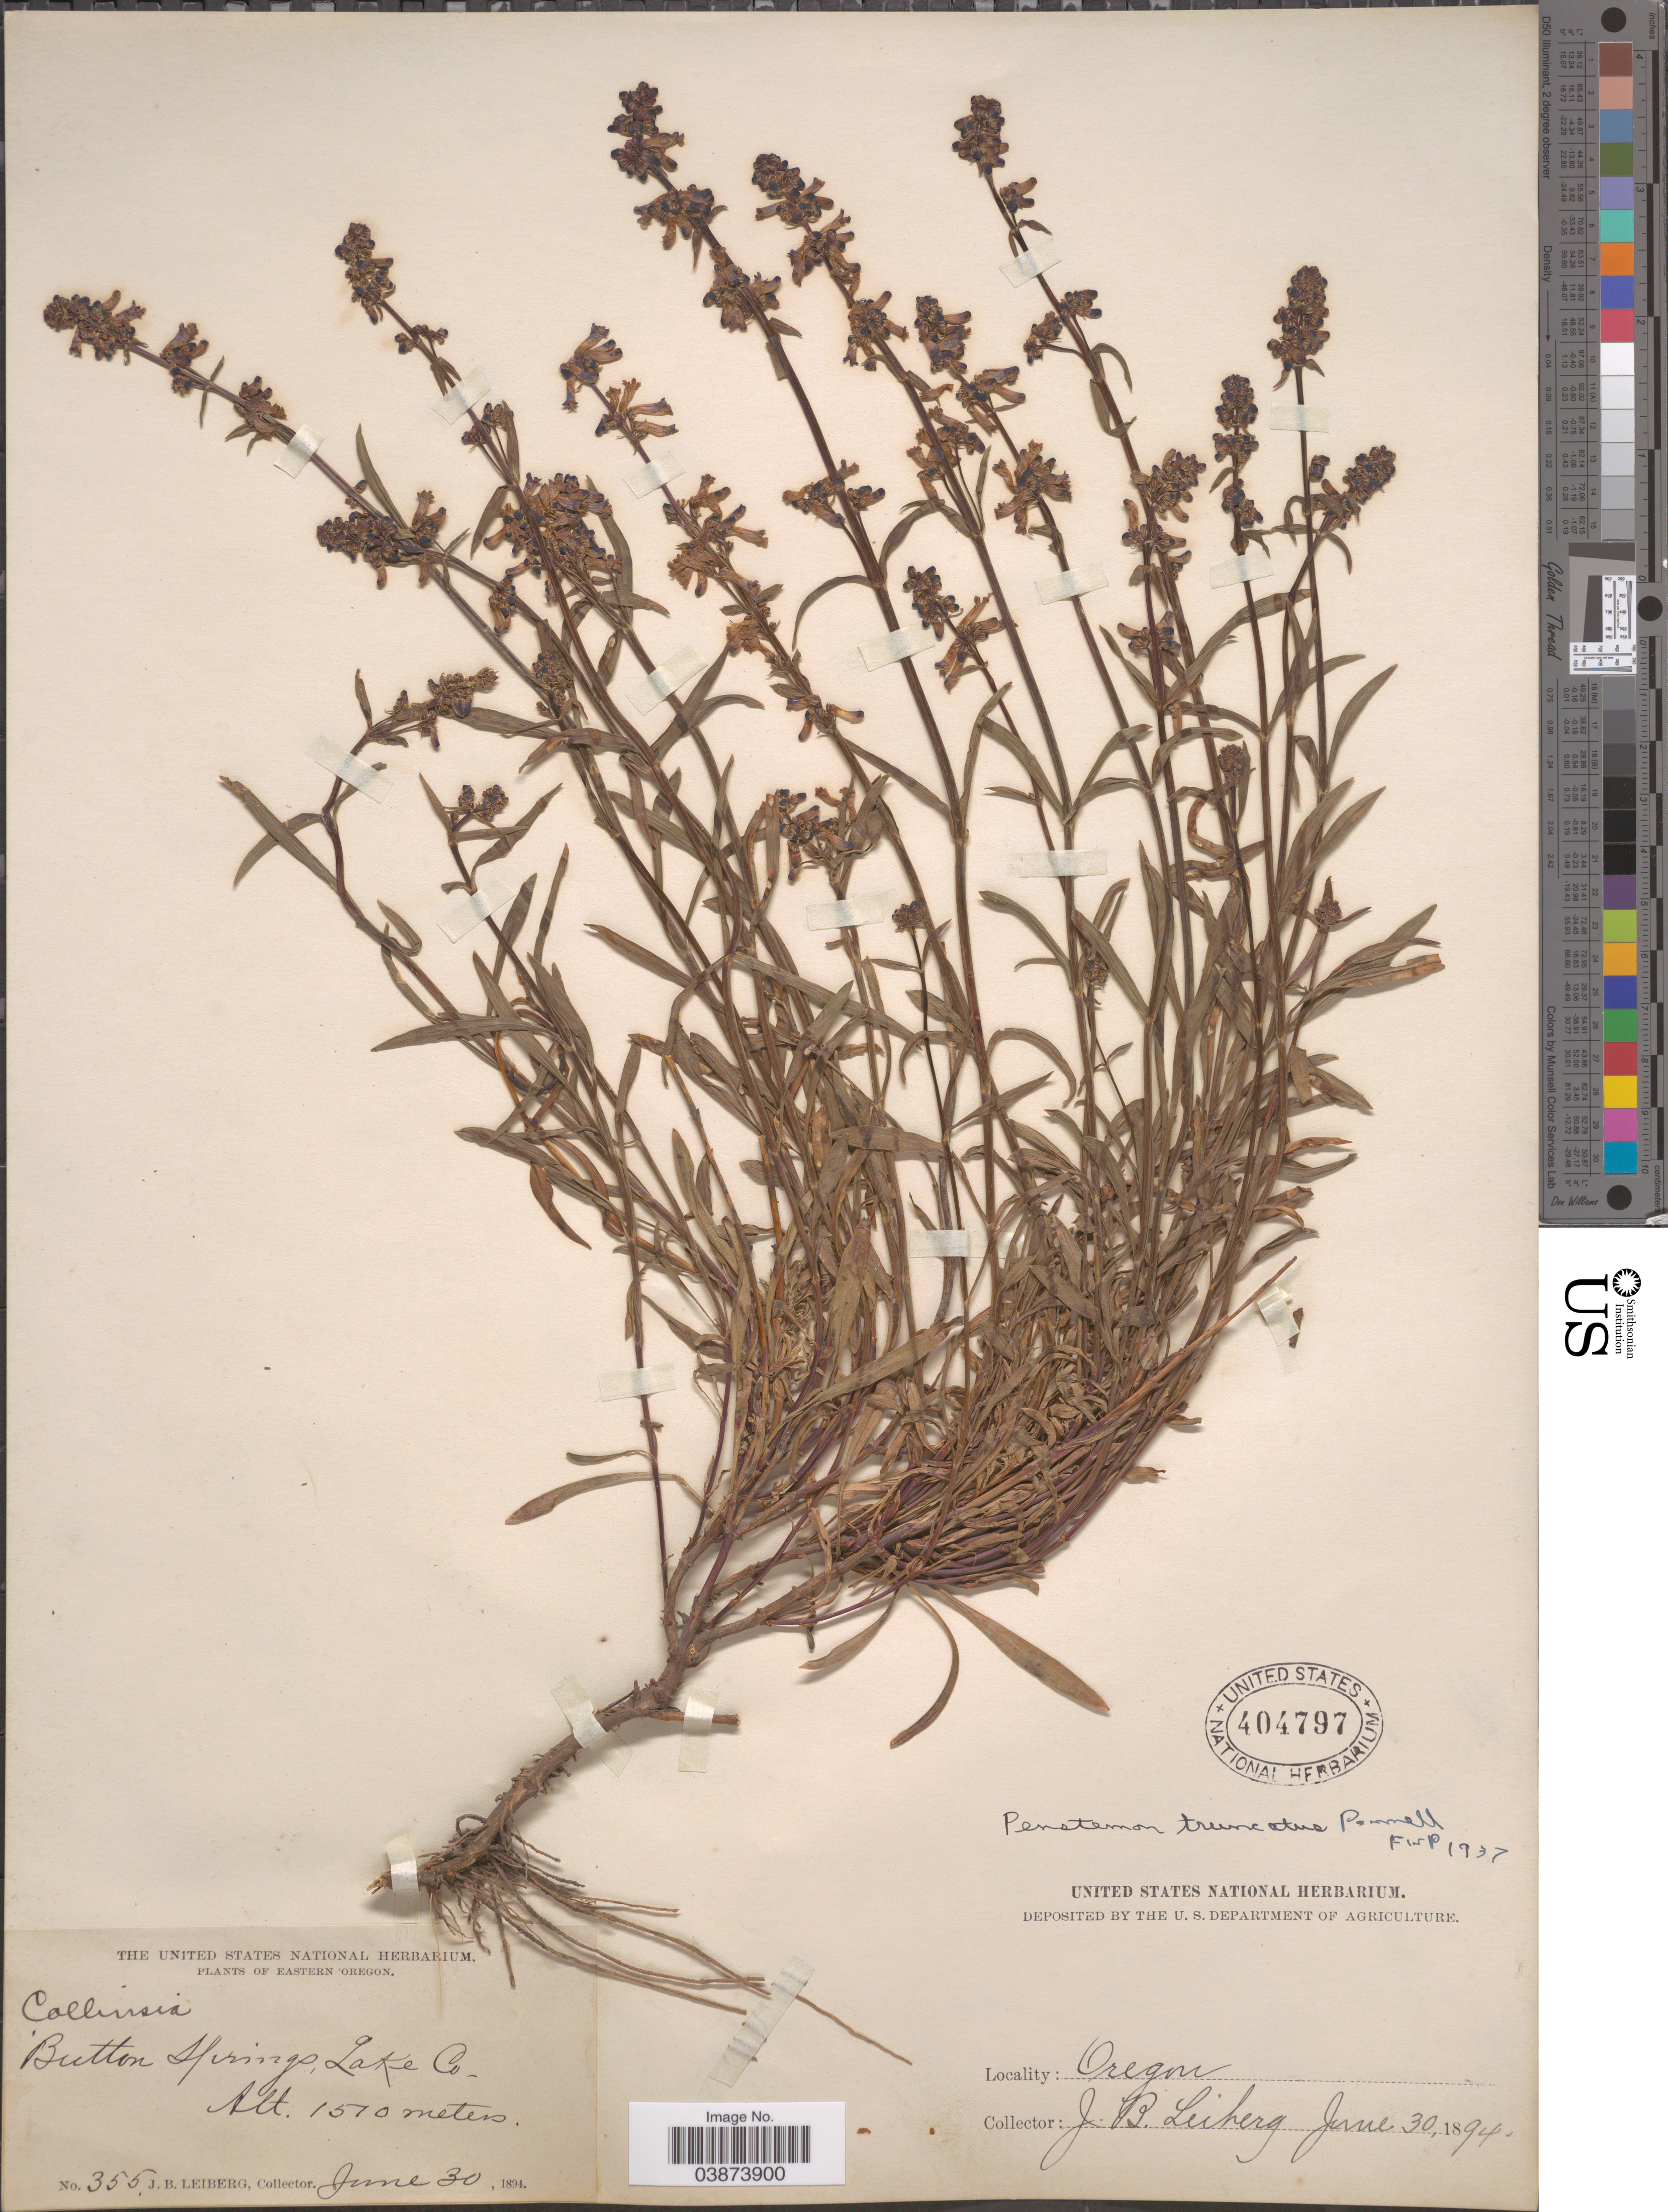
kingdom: Plantae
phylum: Tracheophyta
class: Magnoliopsida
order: Lamiales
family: Plantaginaceae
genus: Penstemon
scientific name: Penstemon cinicola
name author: D.D. Keck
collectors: J. B. Leiberg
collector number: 355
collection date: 1894-06-30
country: United States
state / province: Oregon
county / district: Lake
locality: Eastern Oregon. Button Springs, Lake Co.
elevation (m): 1510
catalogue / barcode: US 404797